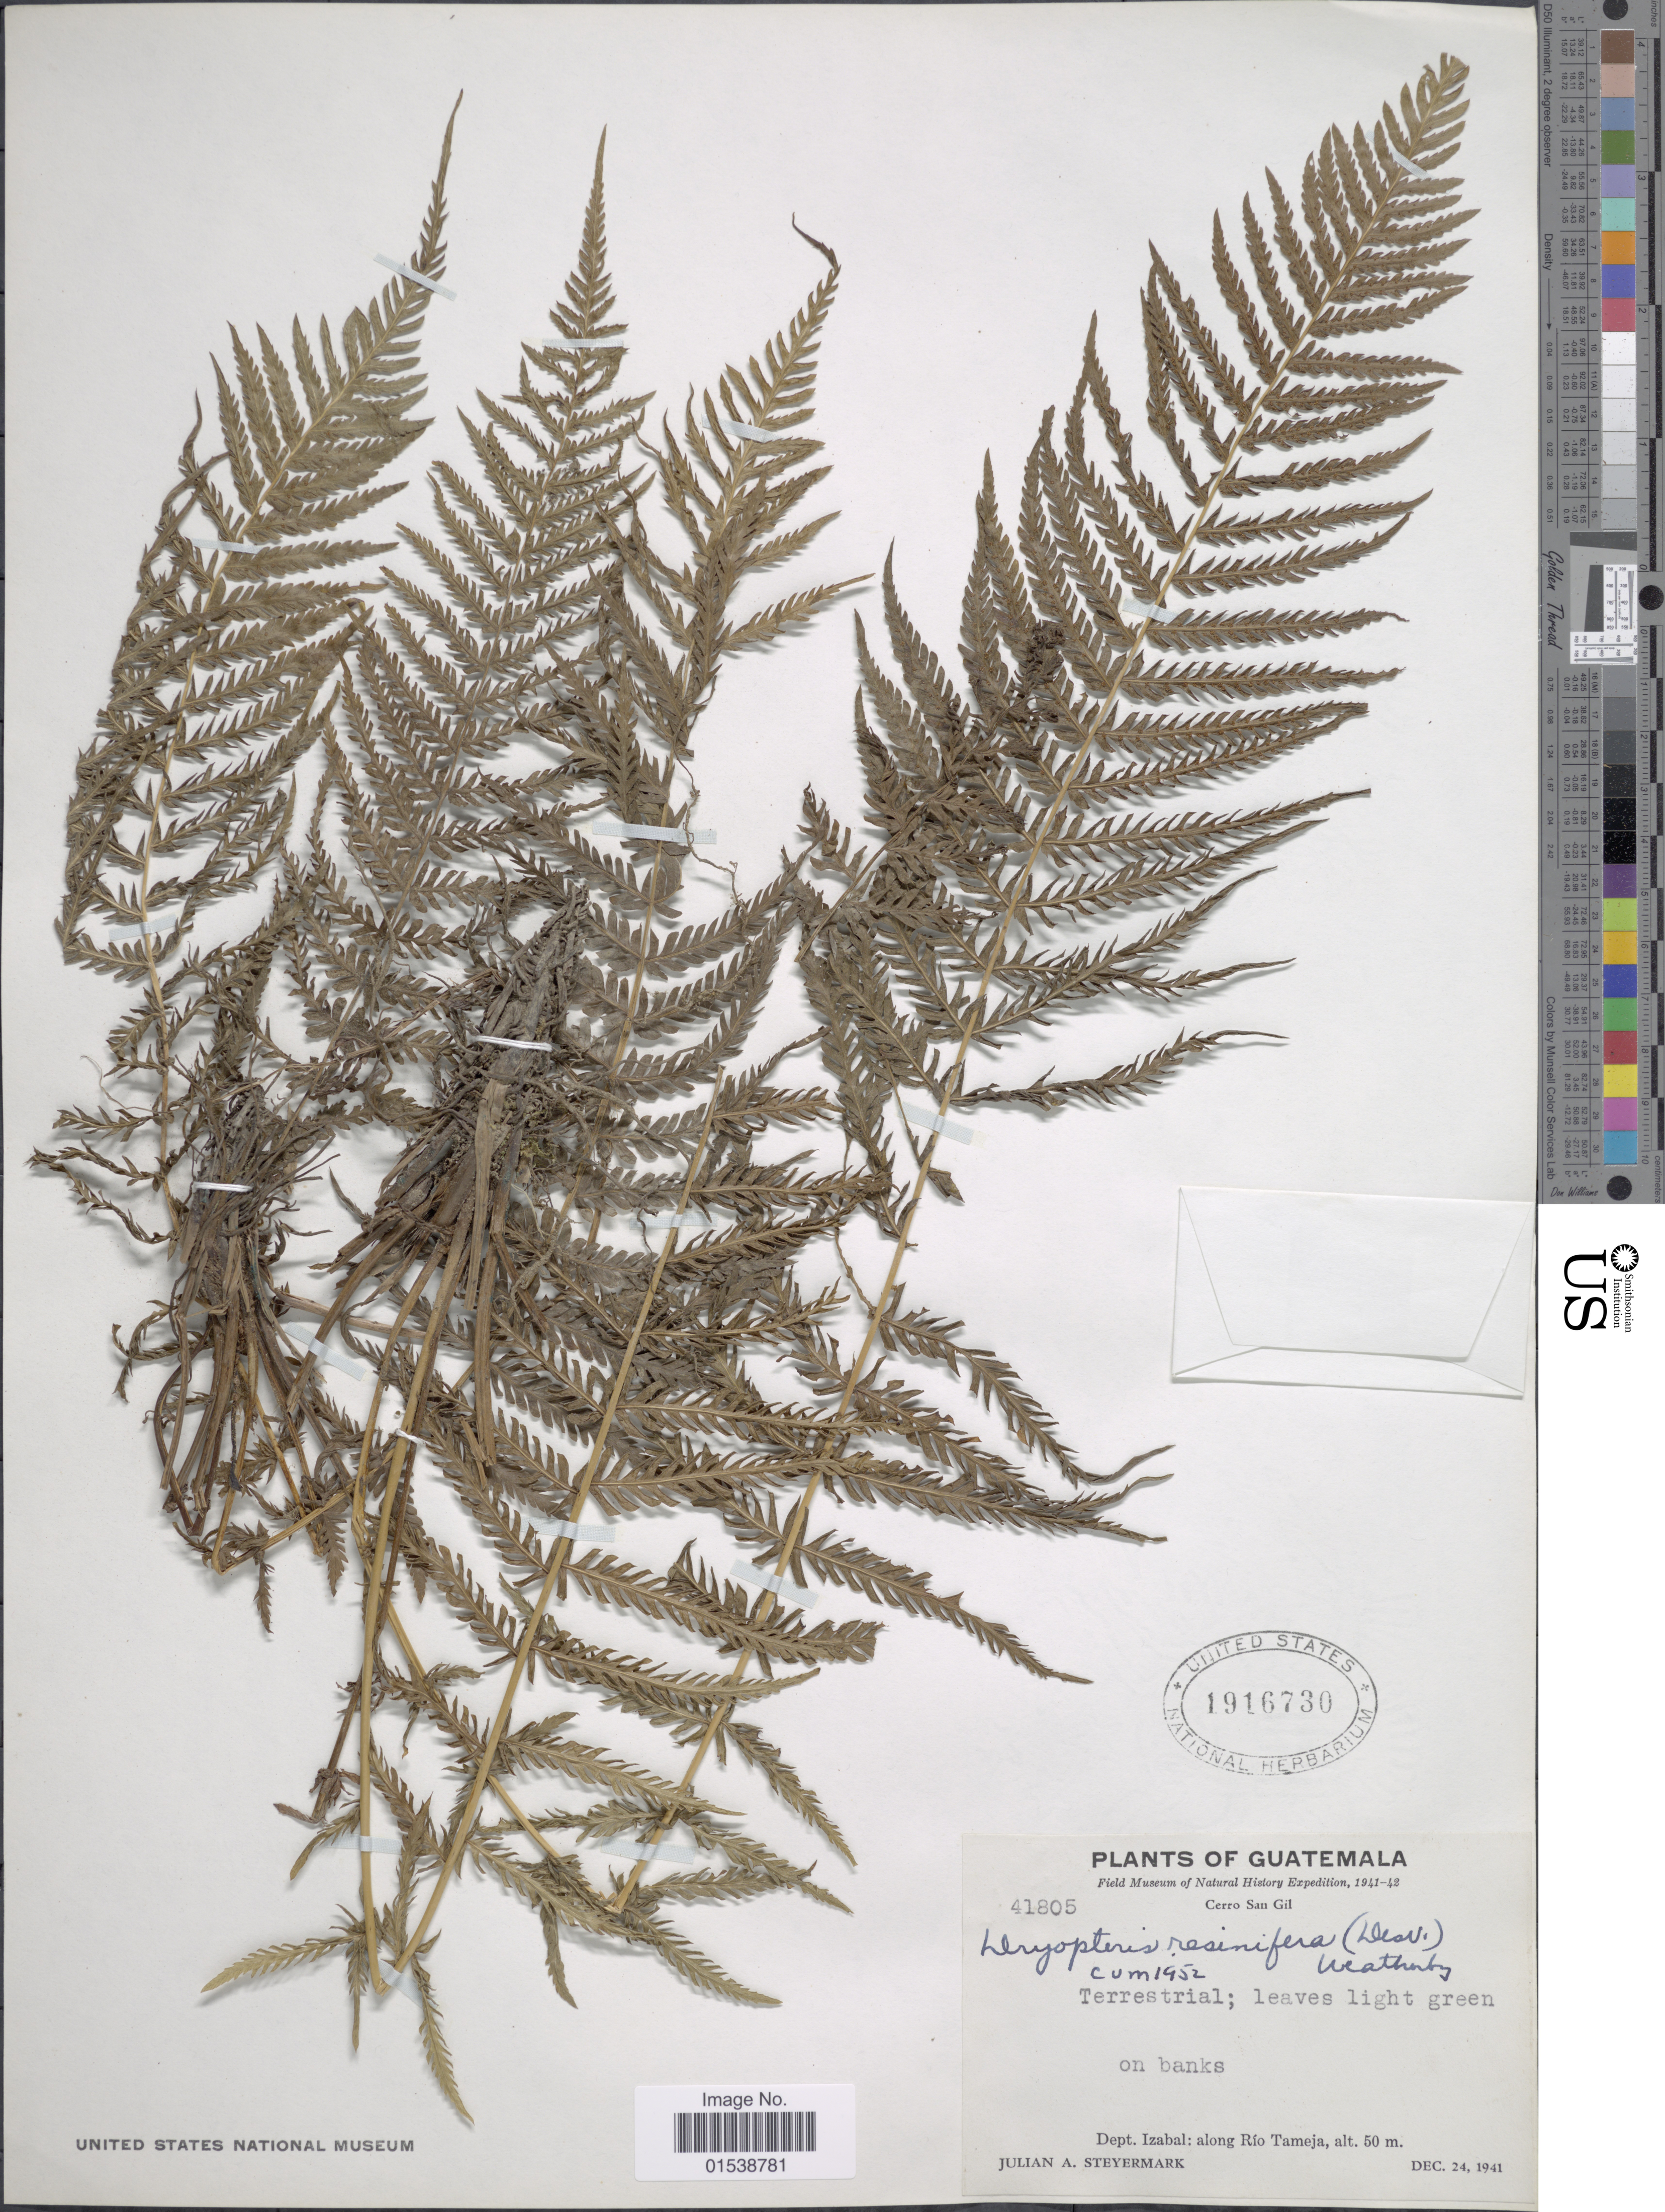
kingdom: Plantae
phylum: Tracheophyta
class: Polypodiopsida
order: Polypodiales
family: Thelypteridaceae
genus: Amauropelta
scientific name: Amauropelta resinifera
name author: (Desv.) Pic. Serm.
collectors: J. Steyermark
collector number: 41805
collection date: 1941-12-24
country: Guatemala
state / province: Izabal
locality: Cerro San Gil, Dept. Izabal: along Rio Tameja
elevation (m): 50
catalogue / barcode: US 1916730